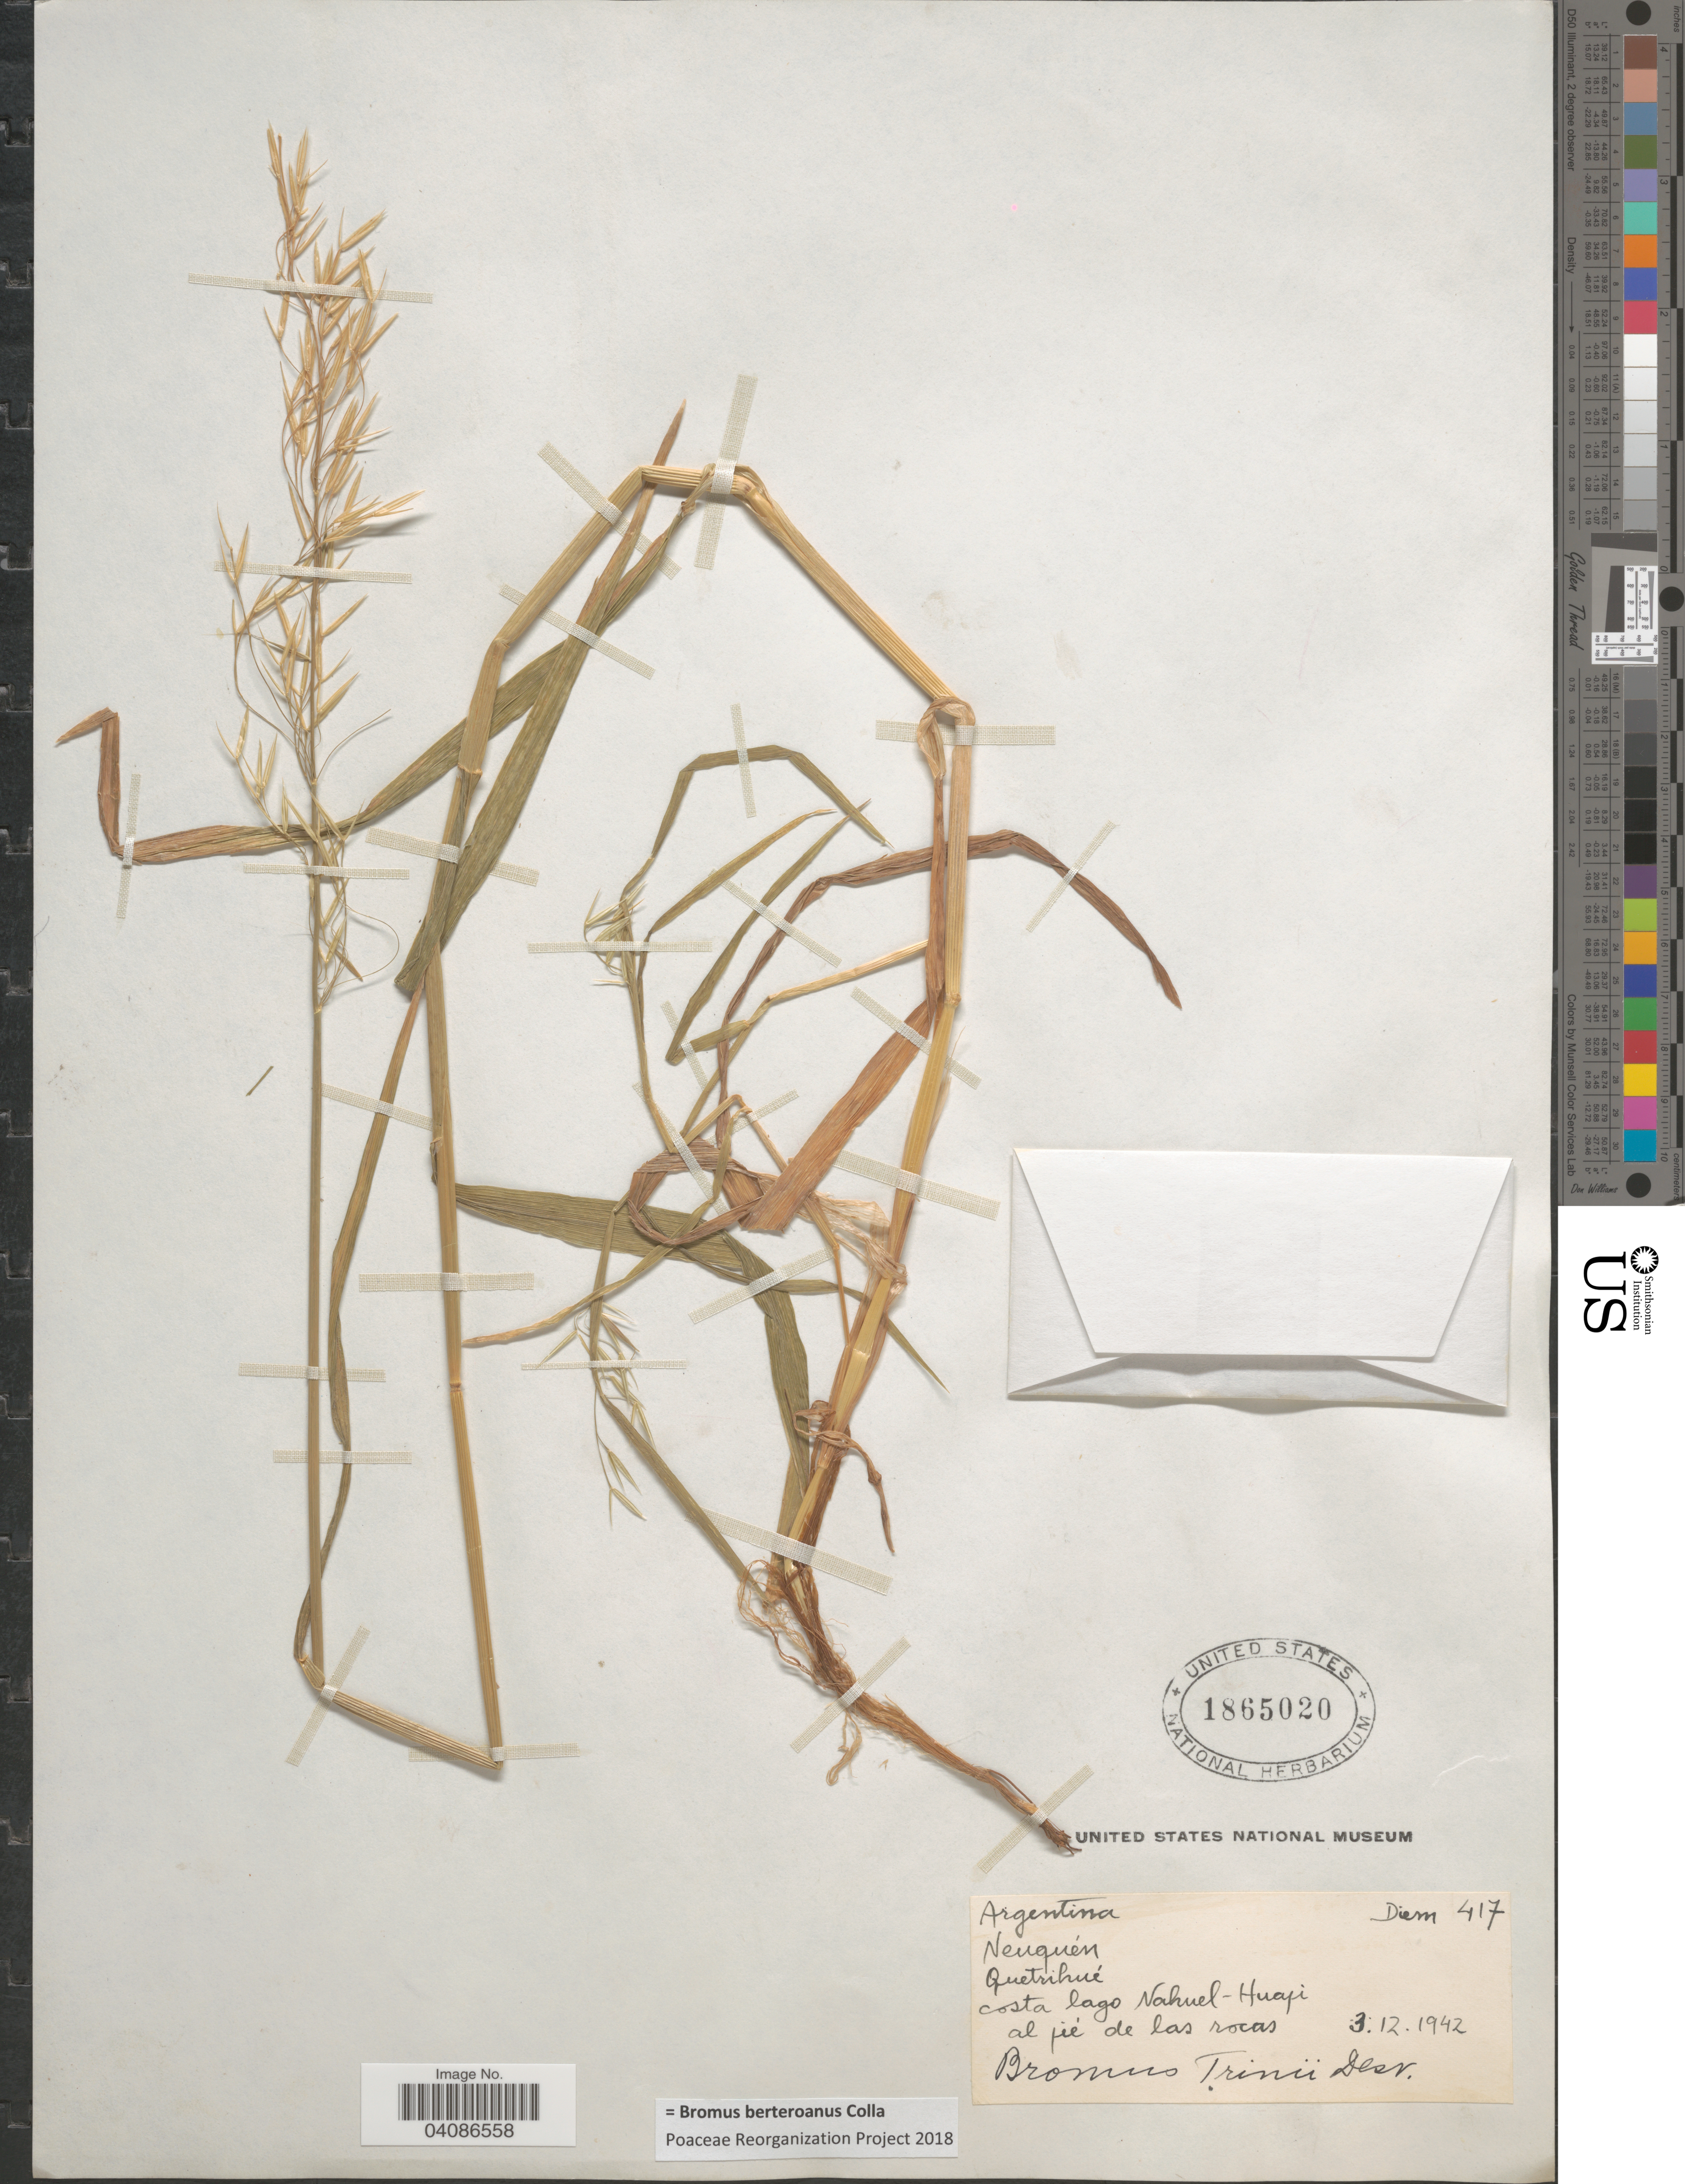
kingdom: Plantae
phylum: Tracheophyta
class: Liliopsida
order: Poales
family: Poaceae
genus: Bromus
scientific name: Bromus berteroanus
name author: Colla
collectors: Diem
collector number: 417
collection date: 1942-12-03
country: Argentina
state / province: Neuquen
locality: Quetrihué. Costa lago Nahuel-Huapi al pié de las rocas.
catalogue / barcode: US 1865020